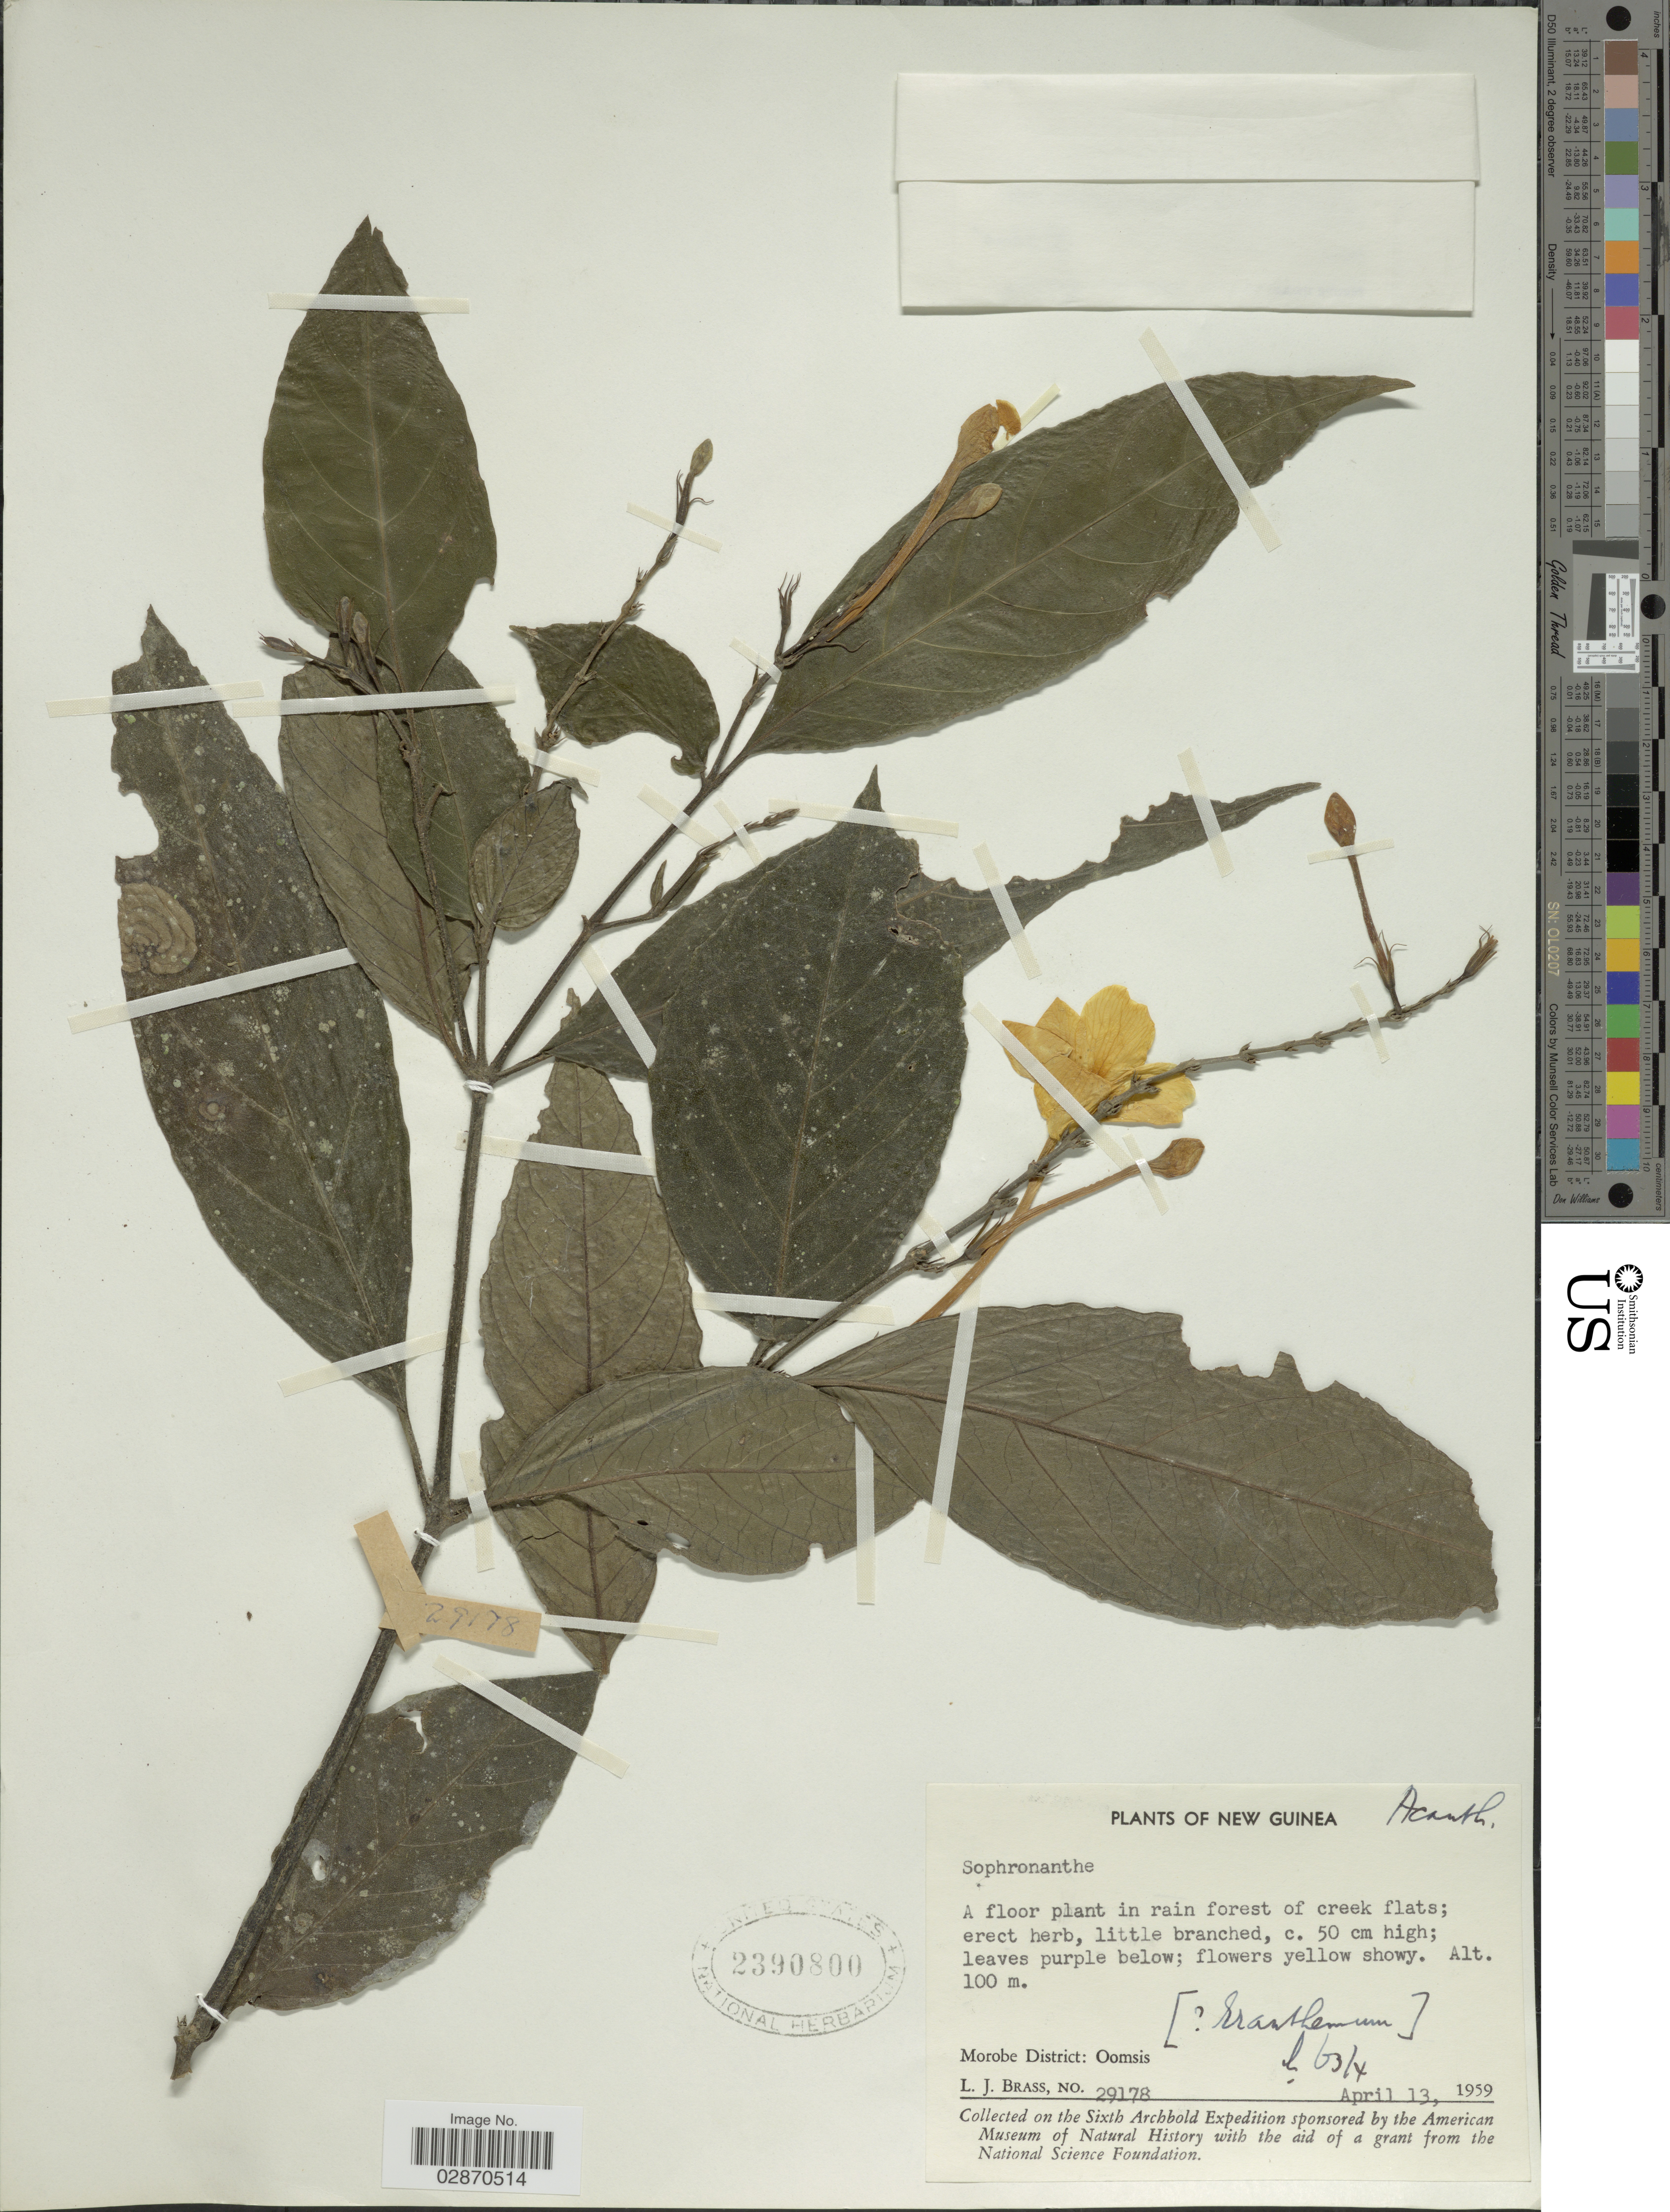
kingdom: Plantae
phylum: Tracheophyta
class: Magnoliopsida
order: Lamiales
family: Acanthaceae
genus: Pseuderanthemum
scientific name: Pseuderanthemum sp.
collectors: L. J. Brass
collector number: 29178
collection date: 1959-04-13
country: Papua New Guinea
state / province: Morobe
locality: New Guinea. Morobe District: Oomsis.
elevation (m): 100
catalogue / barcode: US 2390800